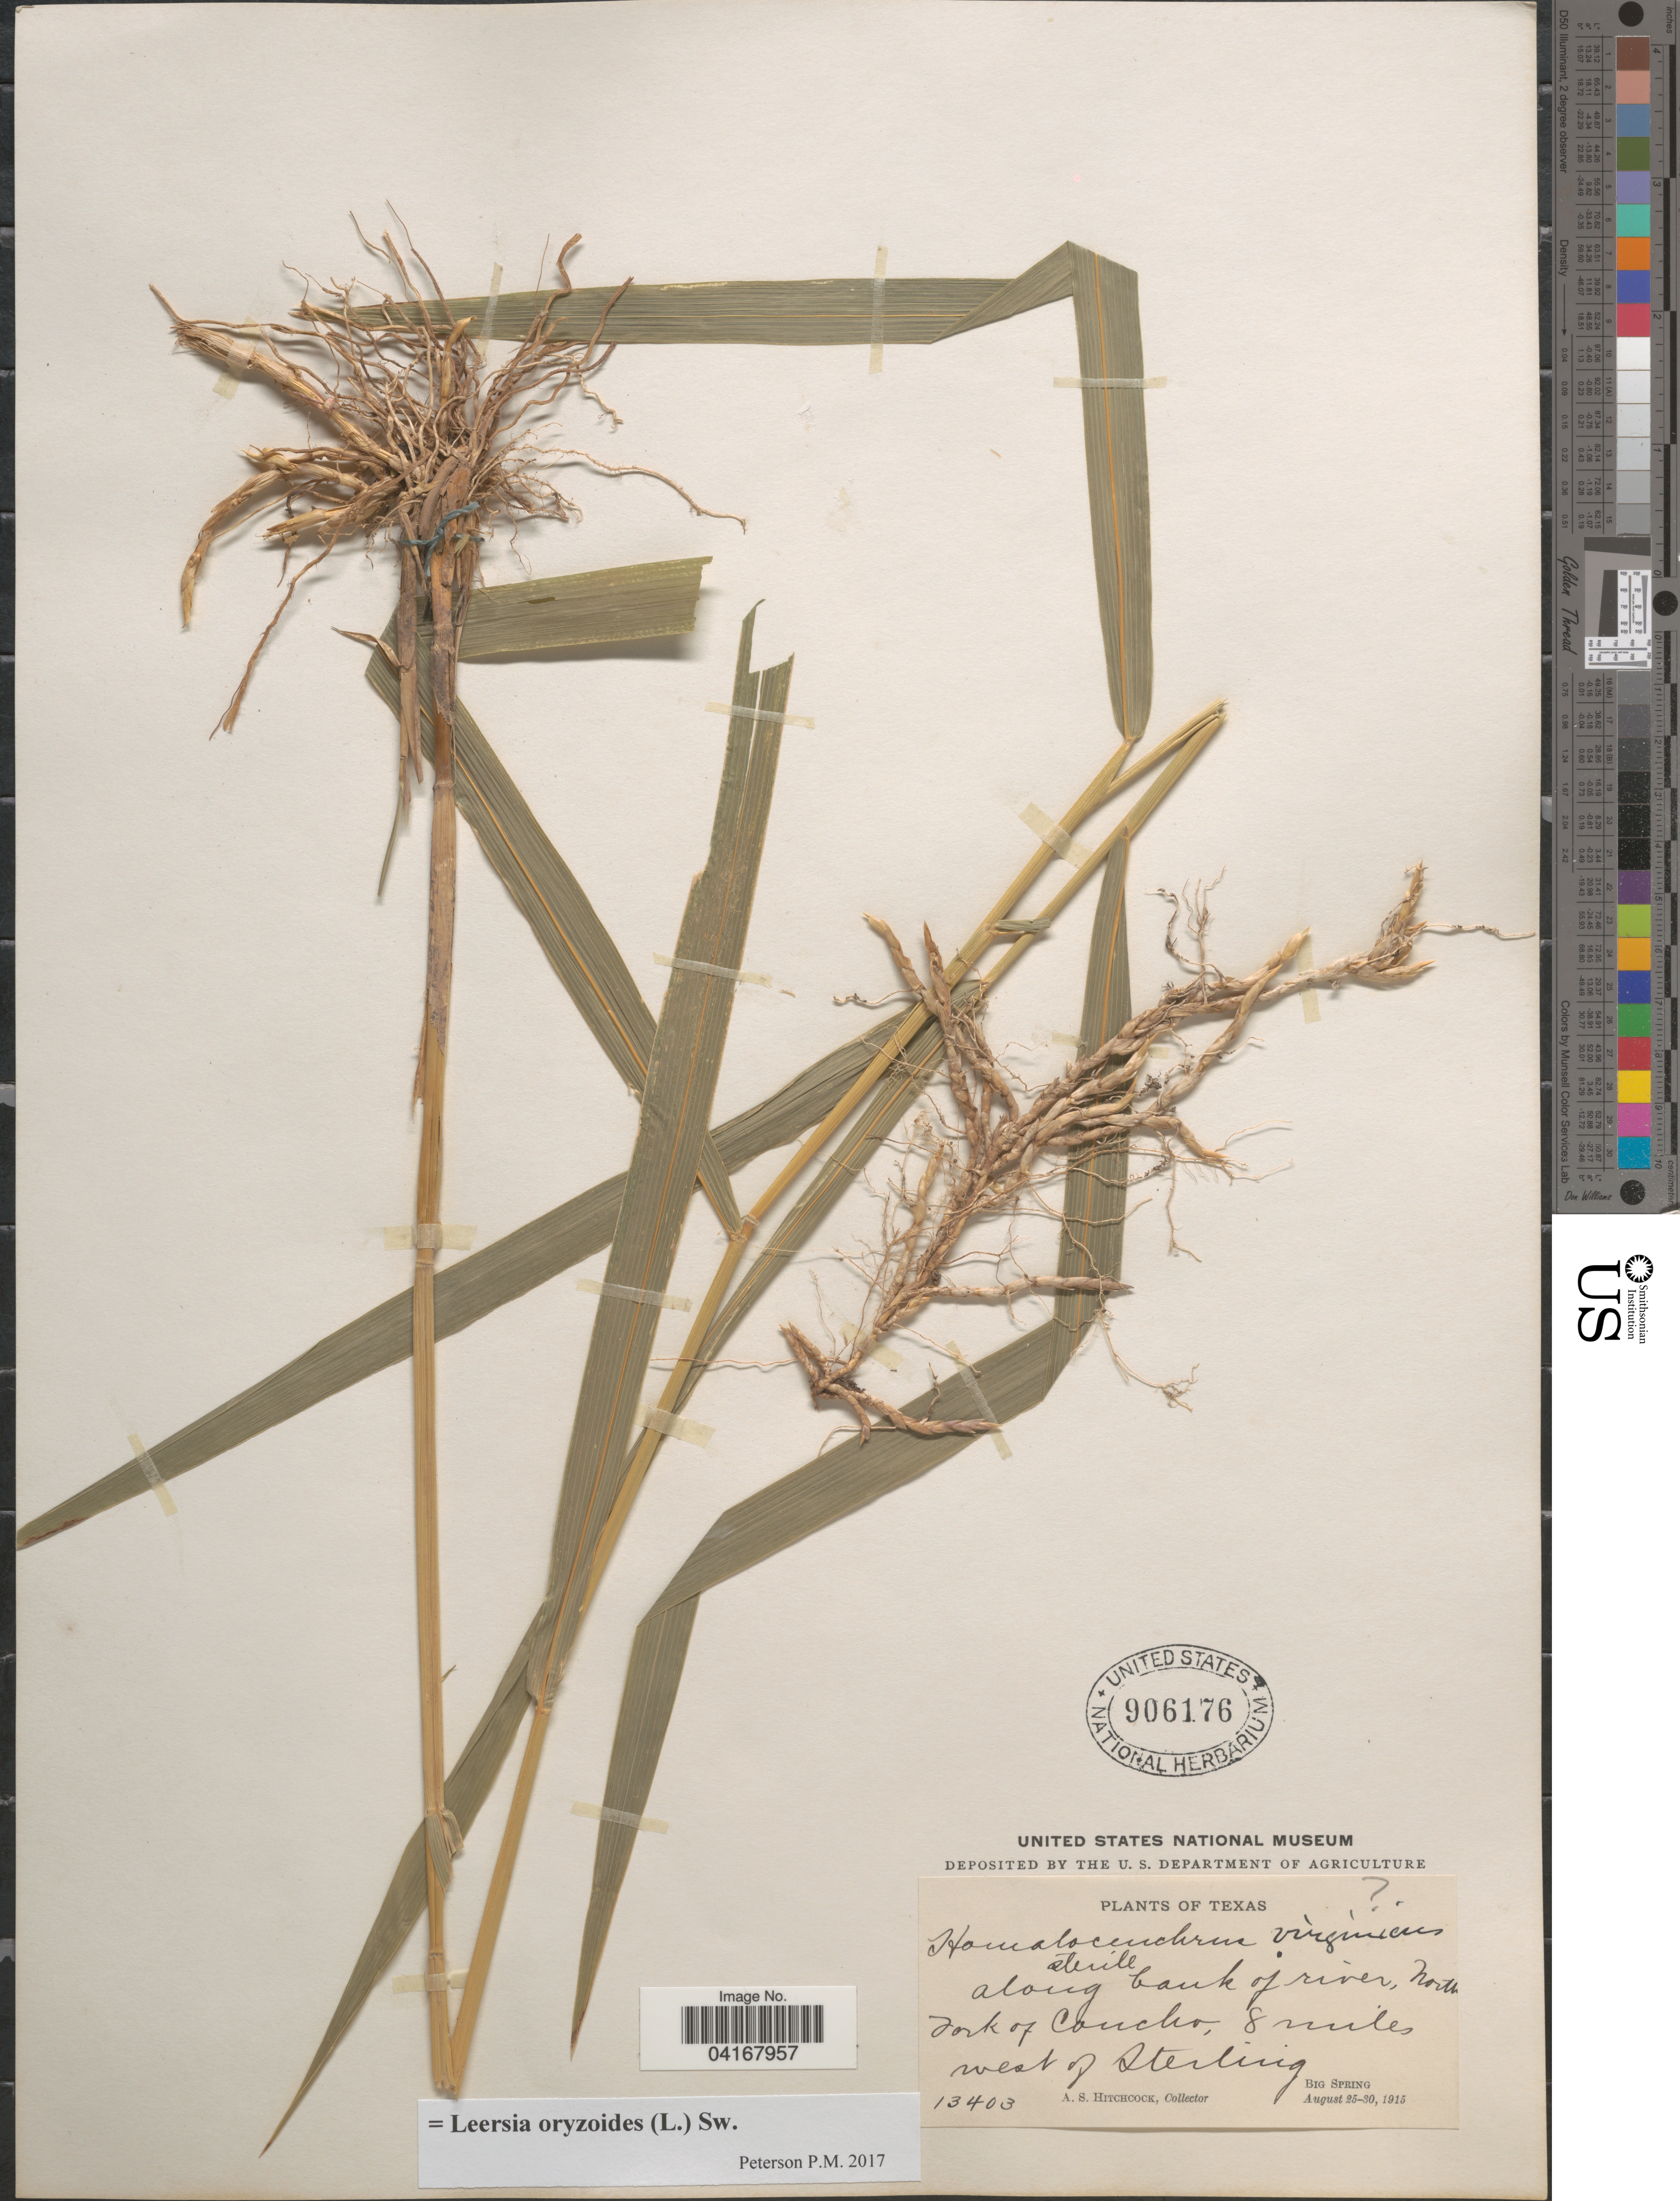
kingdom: Plantae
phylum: Tracheophyta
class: Liliopsida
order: Poales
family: Poaceae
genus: Leersia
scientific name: Leersia oryzoides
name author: (L.) Sw.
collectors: A. S. Hitchcock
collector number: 13403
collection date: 1915-08-25/1915-08-30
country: United States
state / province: Texas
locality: Along bank of river, North Fork of Concho, 8 miles west of Sterling. Big Spring.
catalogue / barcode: US 906176